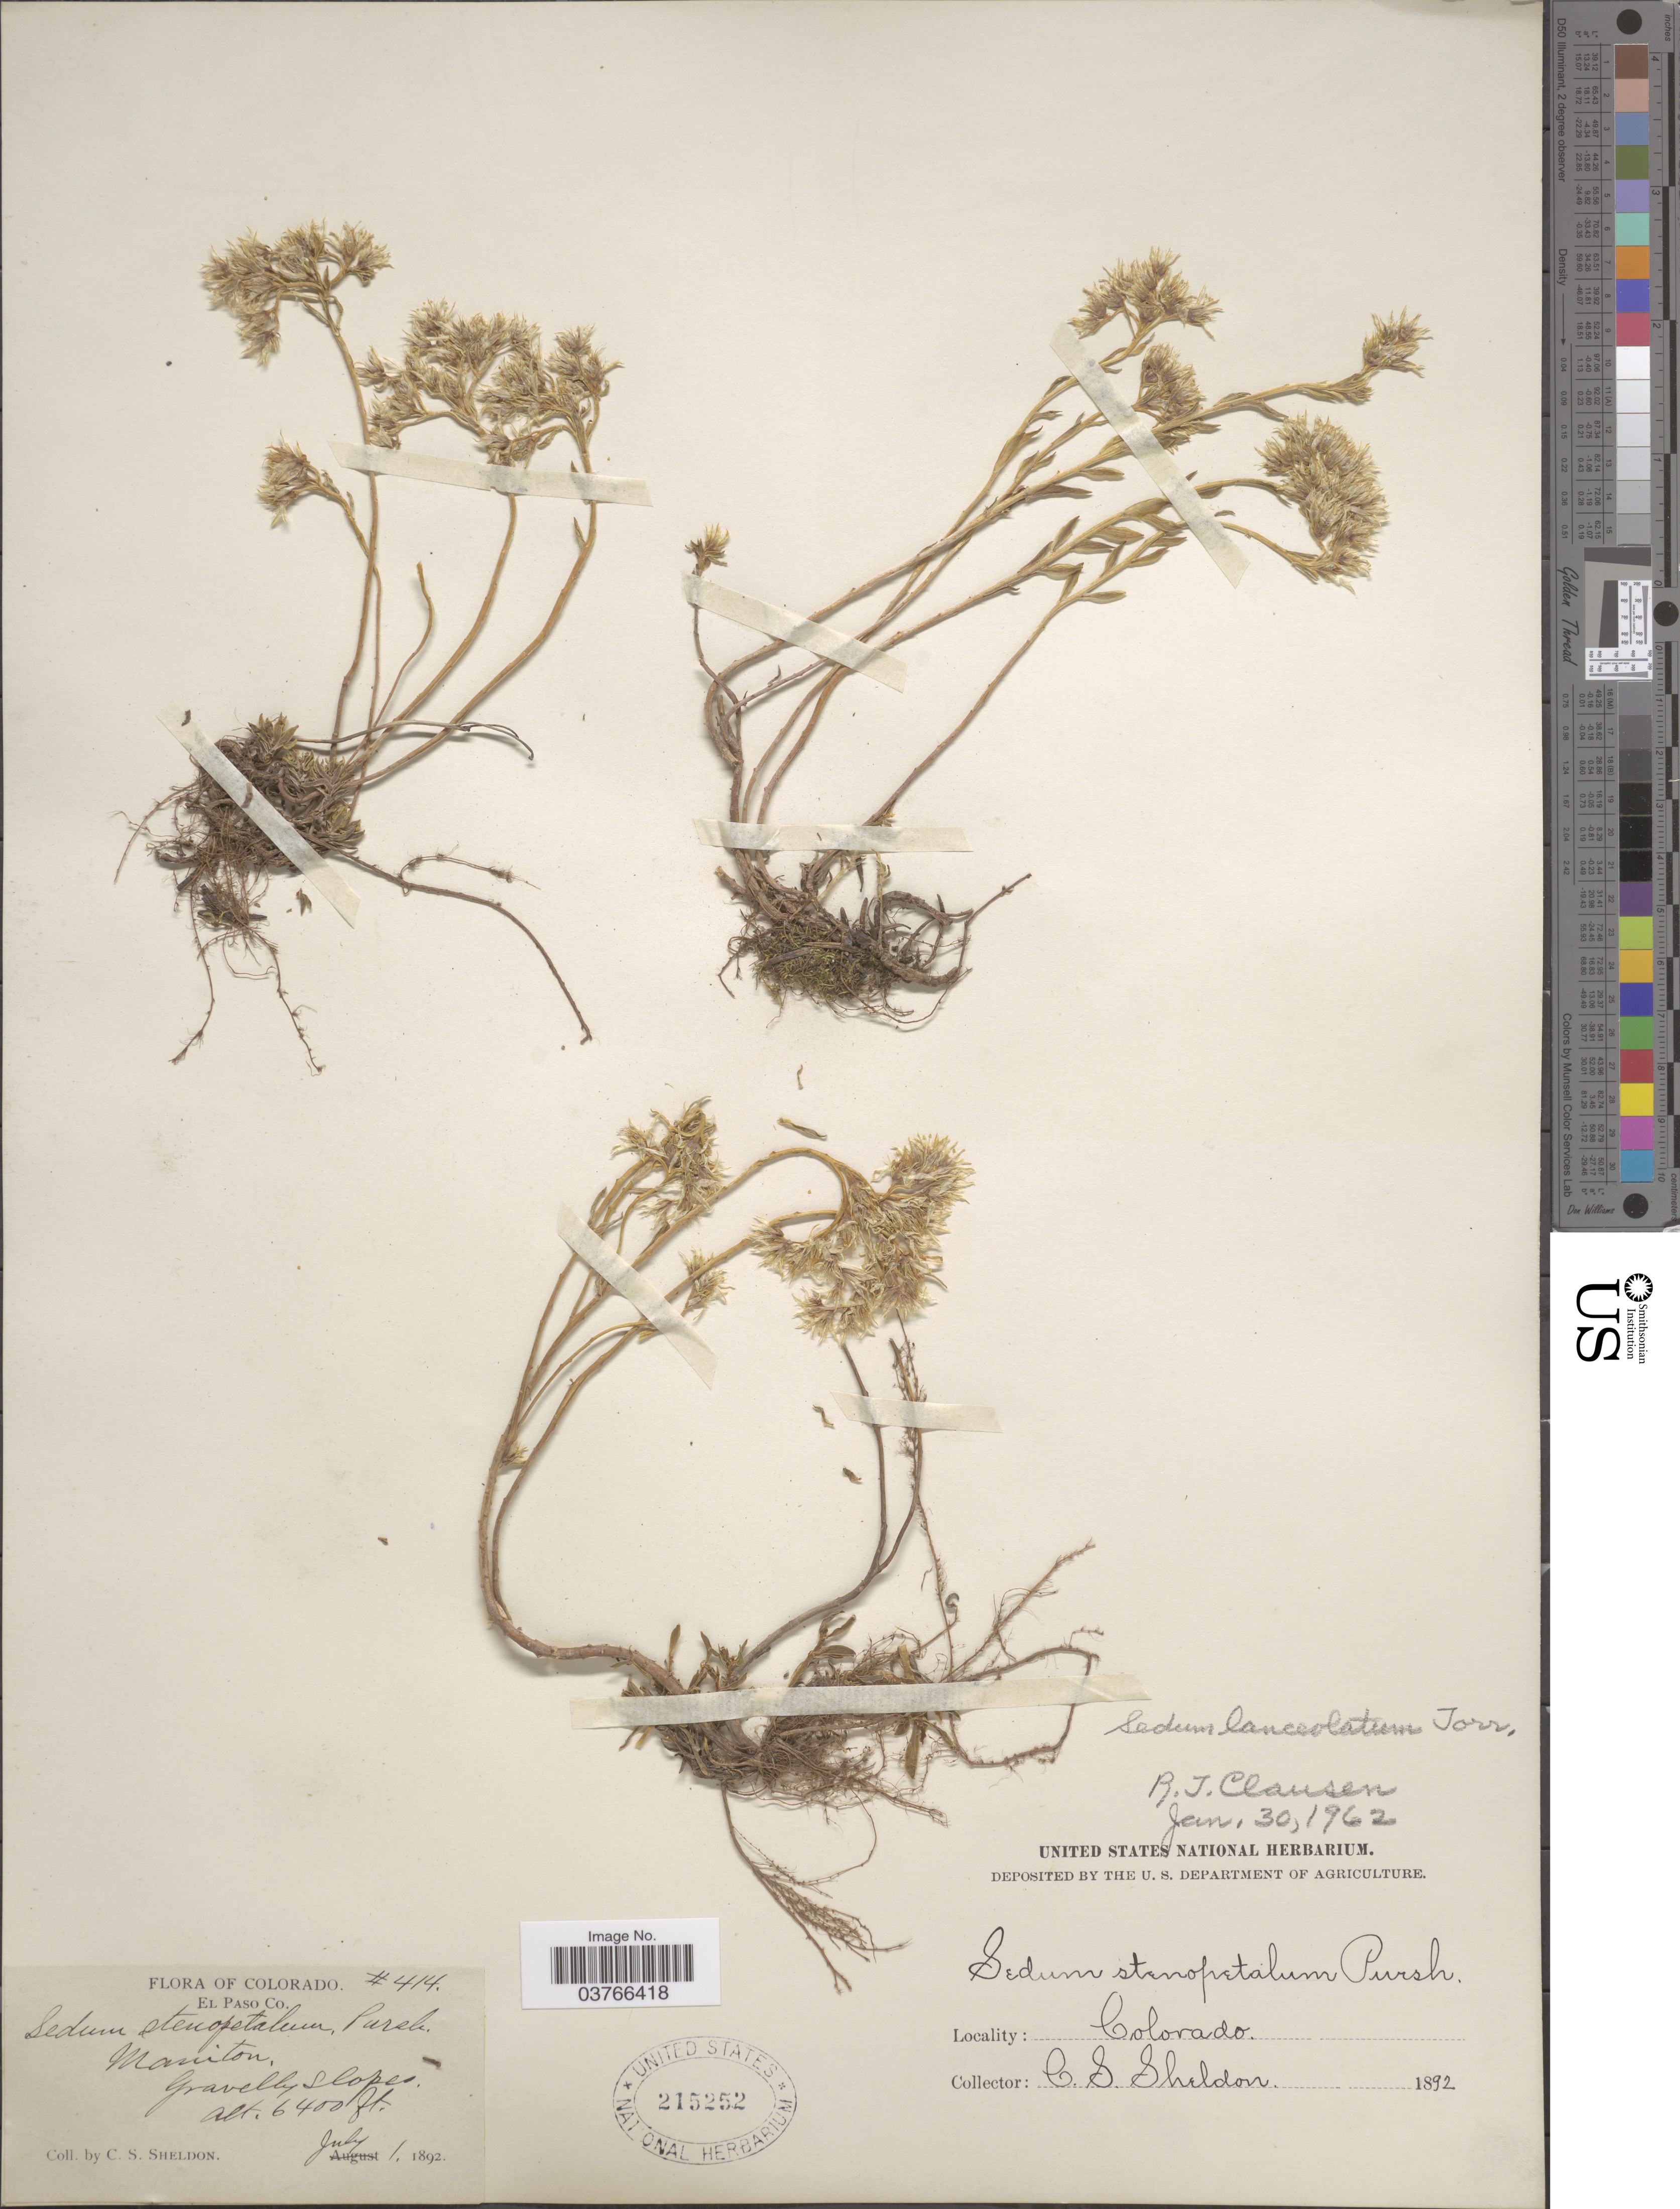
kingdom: Plantae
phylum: Tracheophyta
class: Magnoliopsida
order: Saxifragales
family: Crassulaceae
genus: Sedum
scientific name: Sedum lanceolatum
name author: Torr.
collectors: C. S. Sheldon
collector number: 414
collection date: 1892-07-01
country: United States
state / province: Colorado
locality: El Paso Co. Maniton.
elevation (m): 1951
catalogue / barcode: US 215252